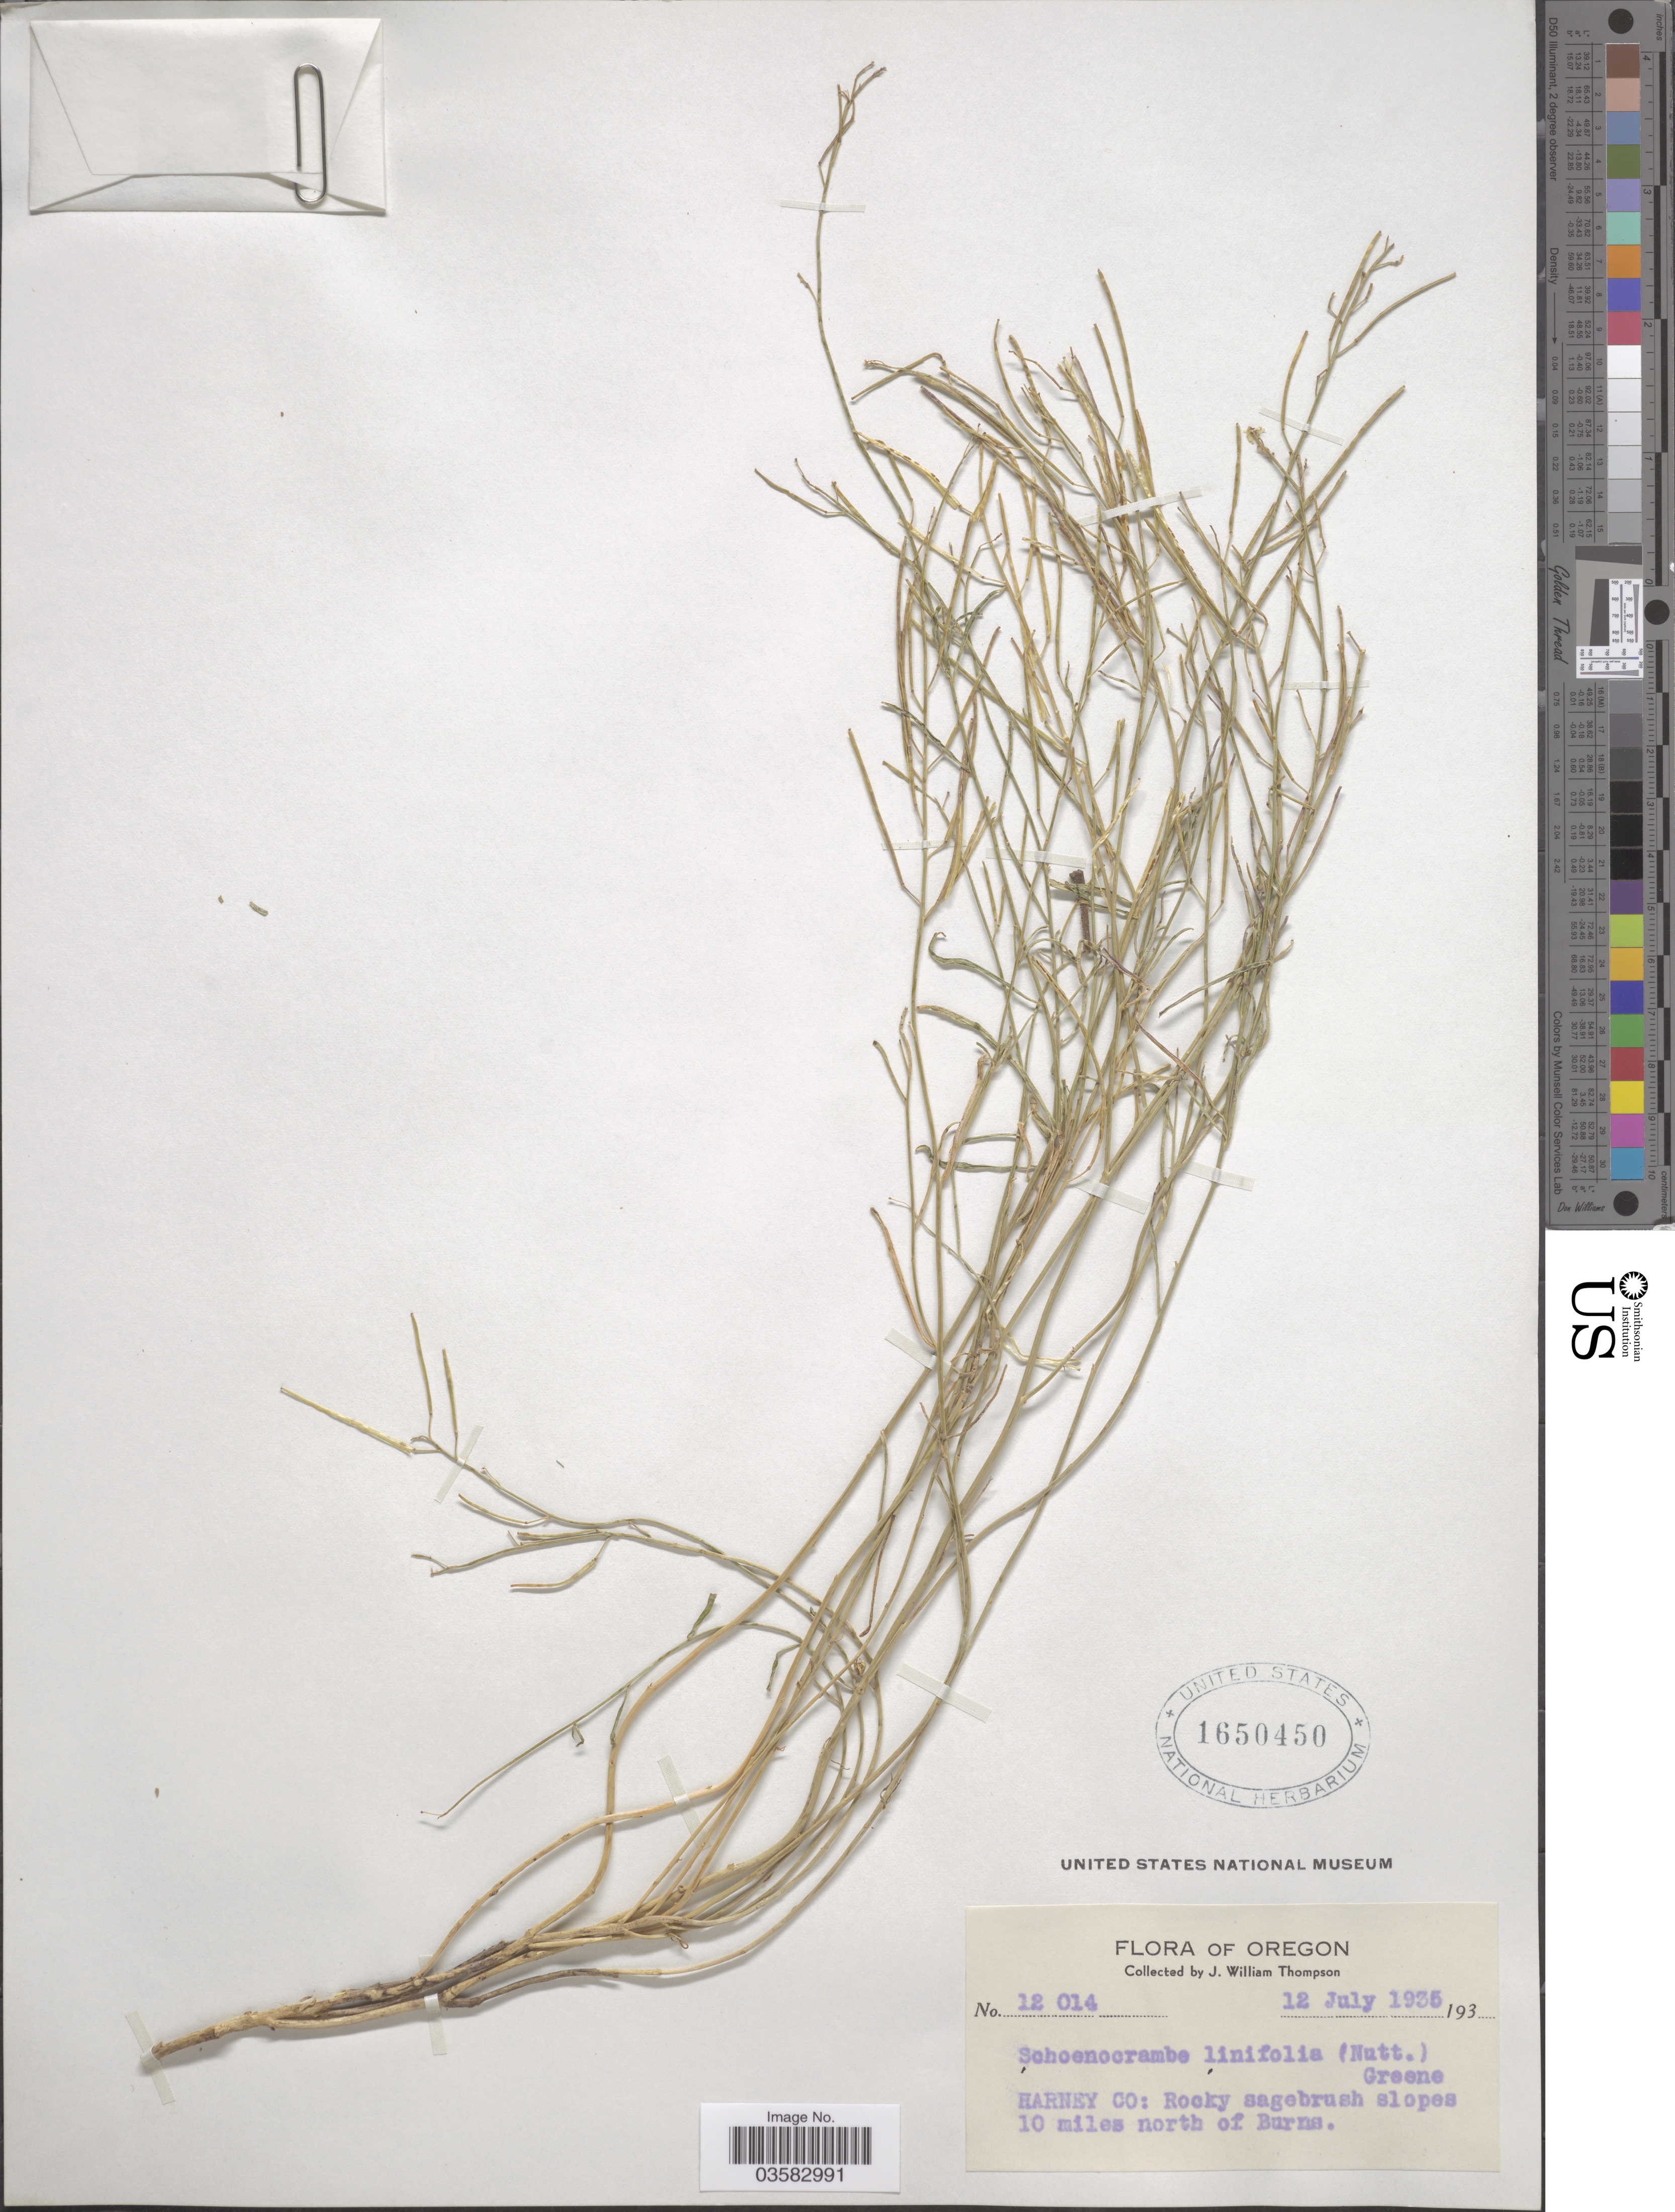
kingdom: Plantae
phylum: Tracheophyta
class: Magnoliopsida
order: Brassicales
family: Brassicaceae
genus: Sisymbrium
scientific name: Sisymbrium linifolium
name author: (Nutt.) Nutt. ex Torr. & A. Gray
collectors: J. W. Thompson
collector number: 12014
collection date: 1935-07-12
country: United States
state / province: Oregon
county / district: Harney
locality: Harney Co: Rocky sagebrush slopes 10 miles north of Burns.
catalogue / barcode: US 1650450